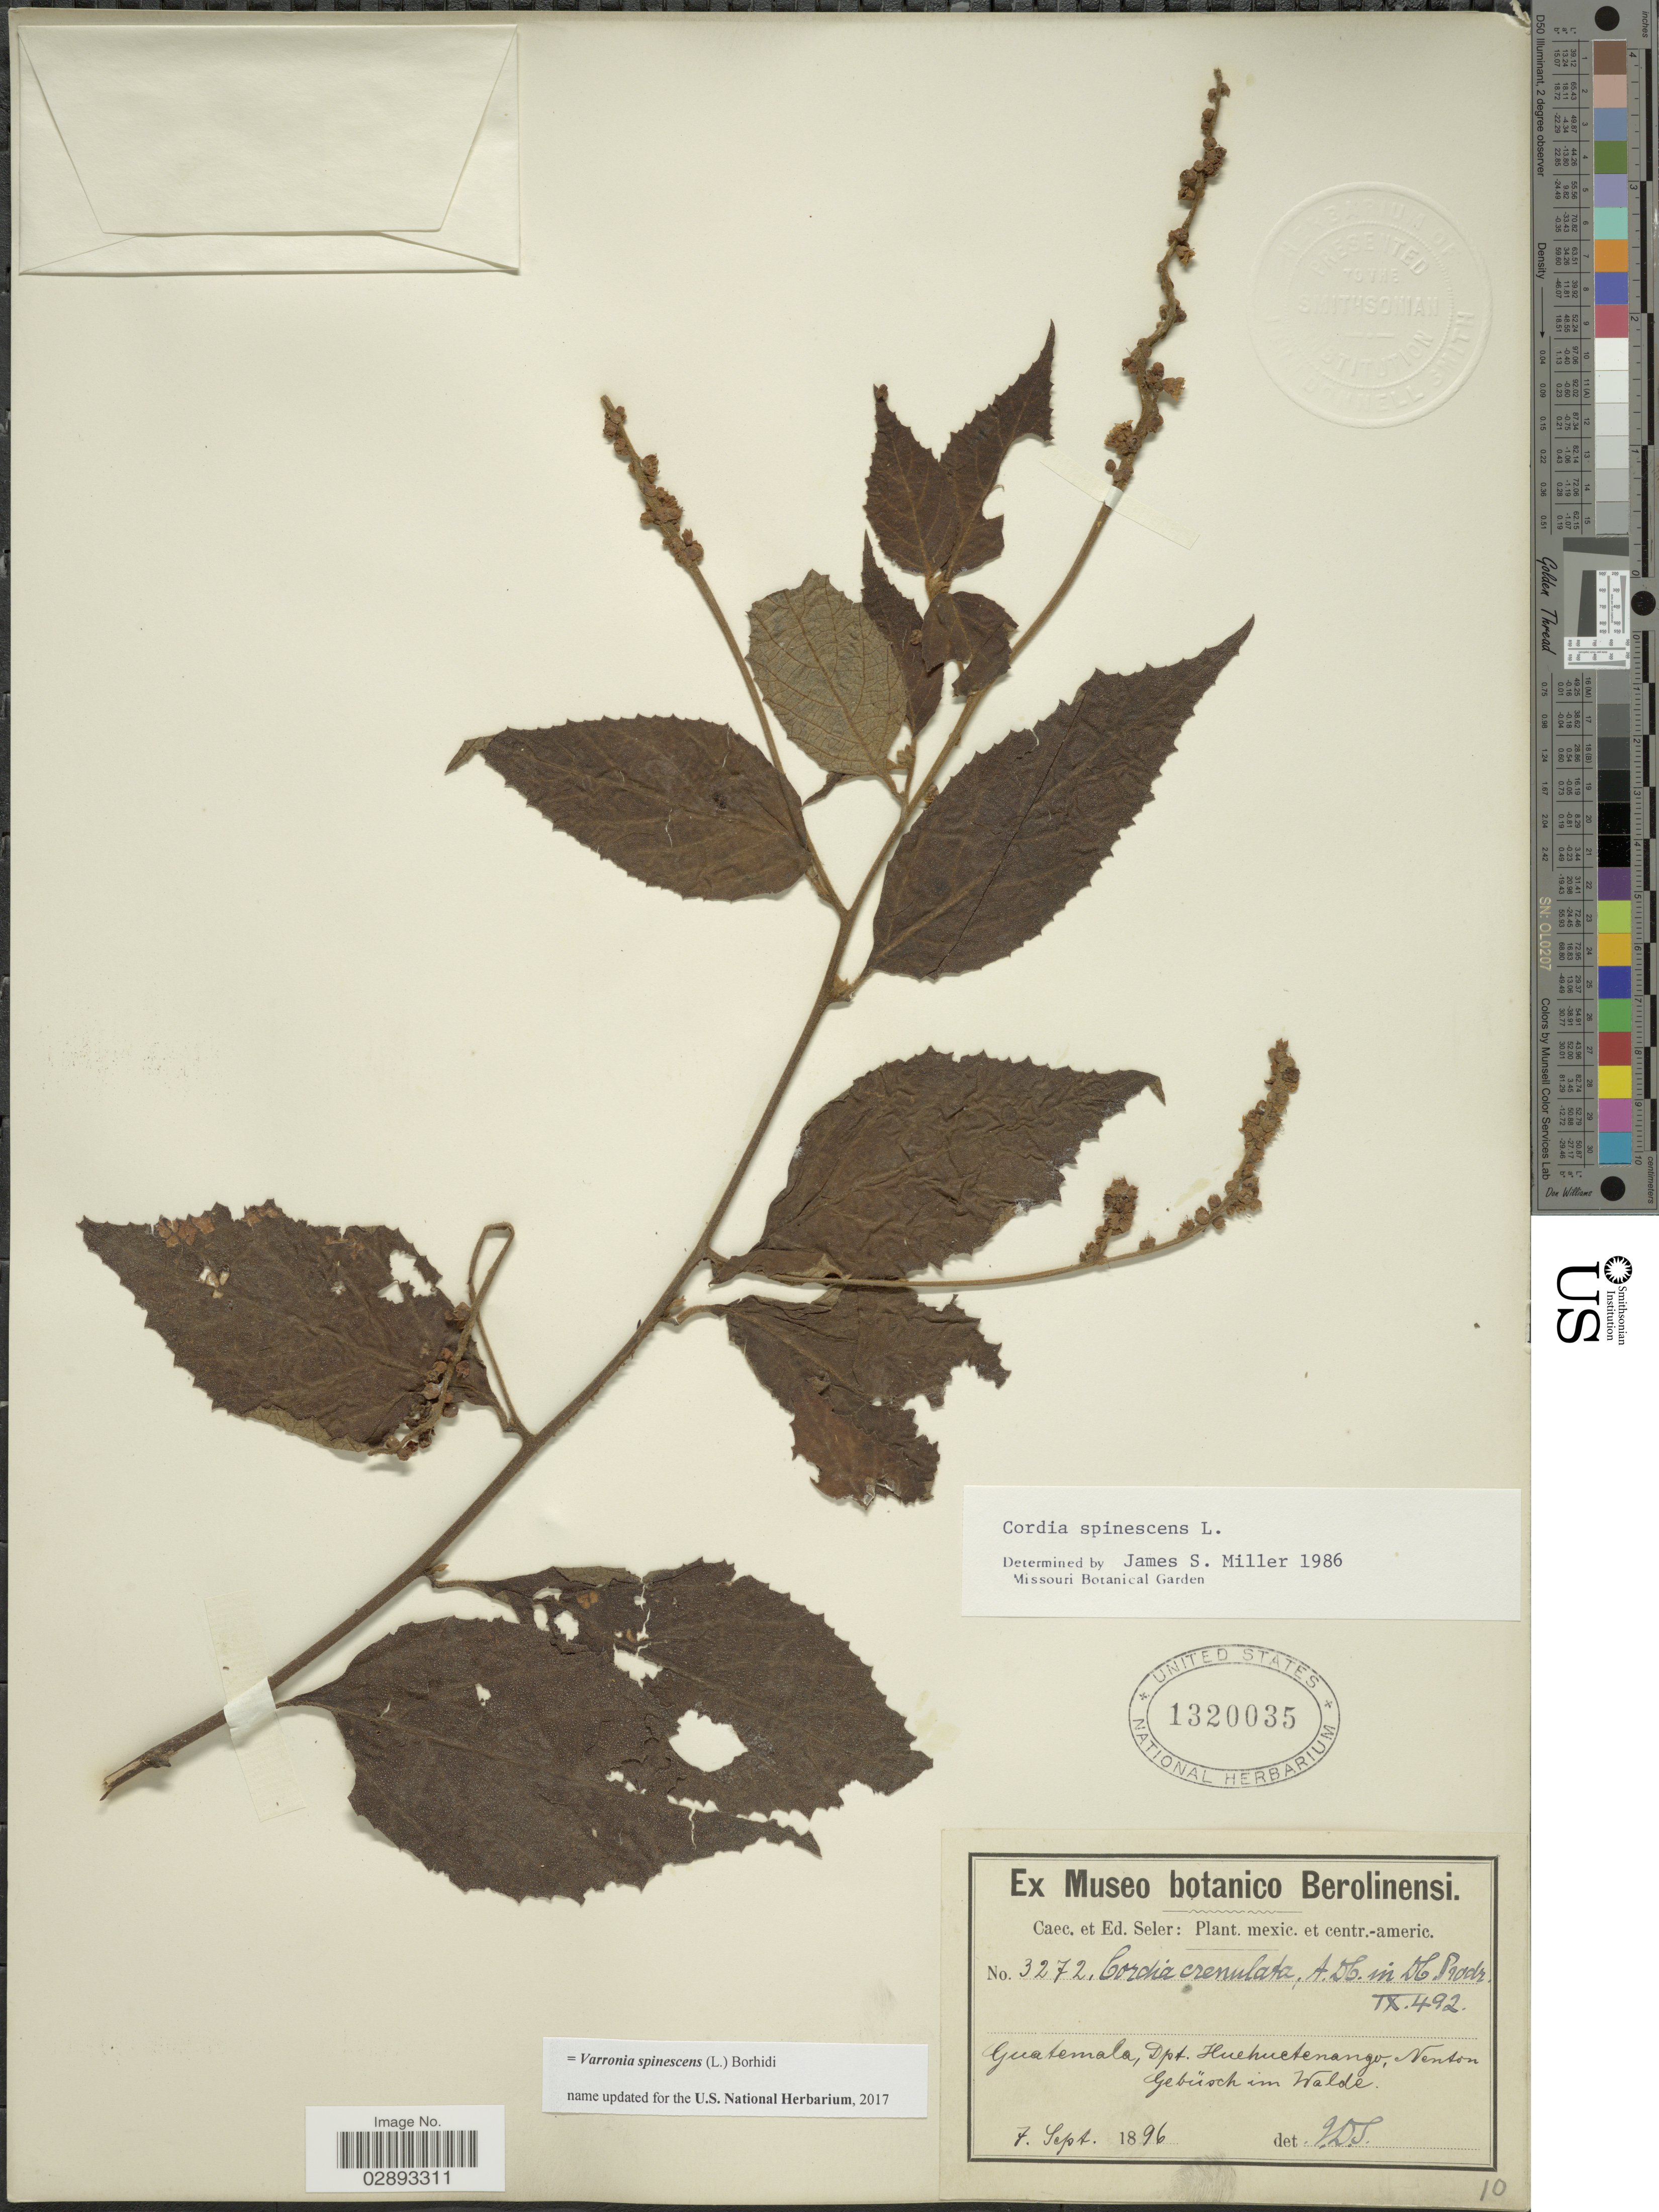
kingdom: Plantae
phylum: Tracheophyta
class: Magnoliopsida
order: Boraginales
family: Cordiaceae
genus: Varronia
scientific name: Varronia spinescens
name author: (L.) Borhidi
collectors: ex Caec. et Ed Seler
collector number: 3272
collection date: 1896-09-07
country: Guatemala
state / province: Huehuetenango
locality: Guatemala, Dpt. Huehuetenango, Nenson Gebüsch im Walde.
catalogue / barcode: US 1320035